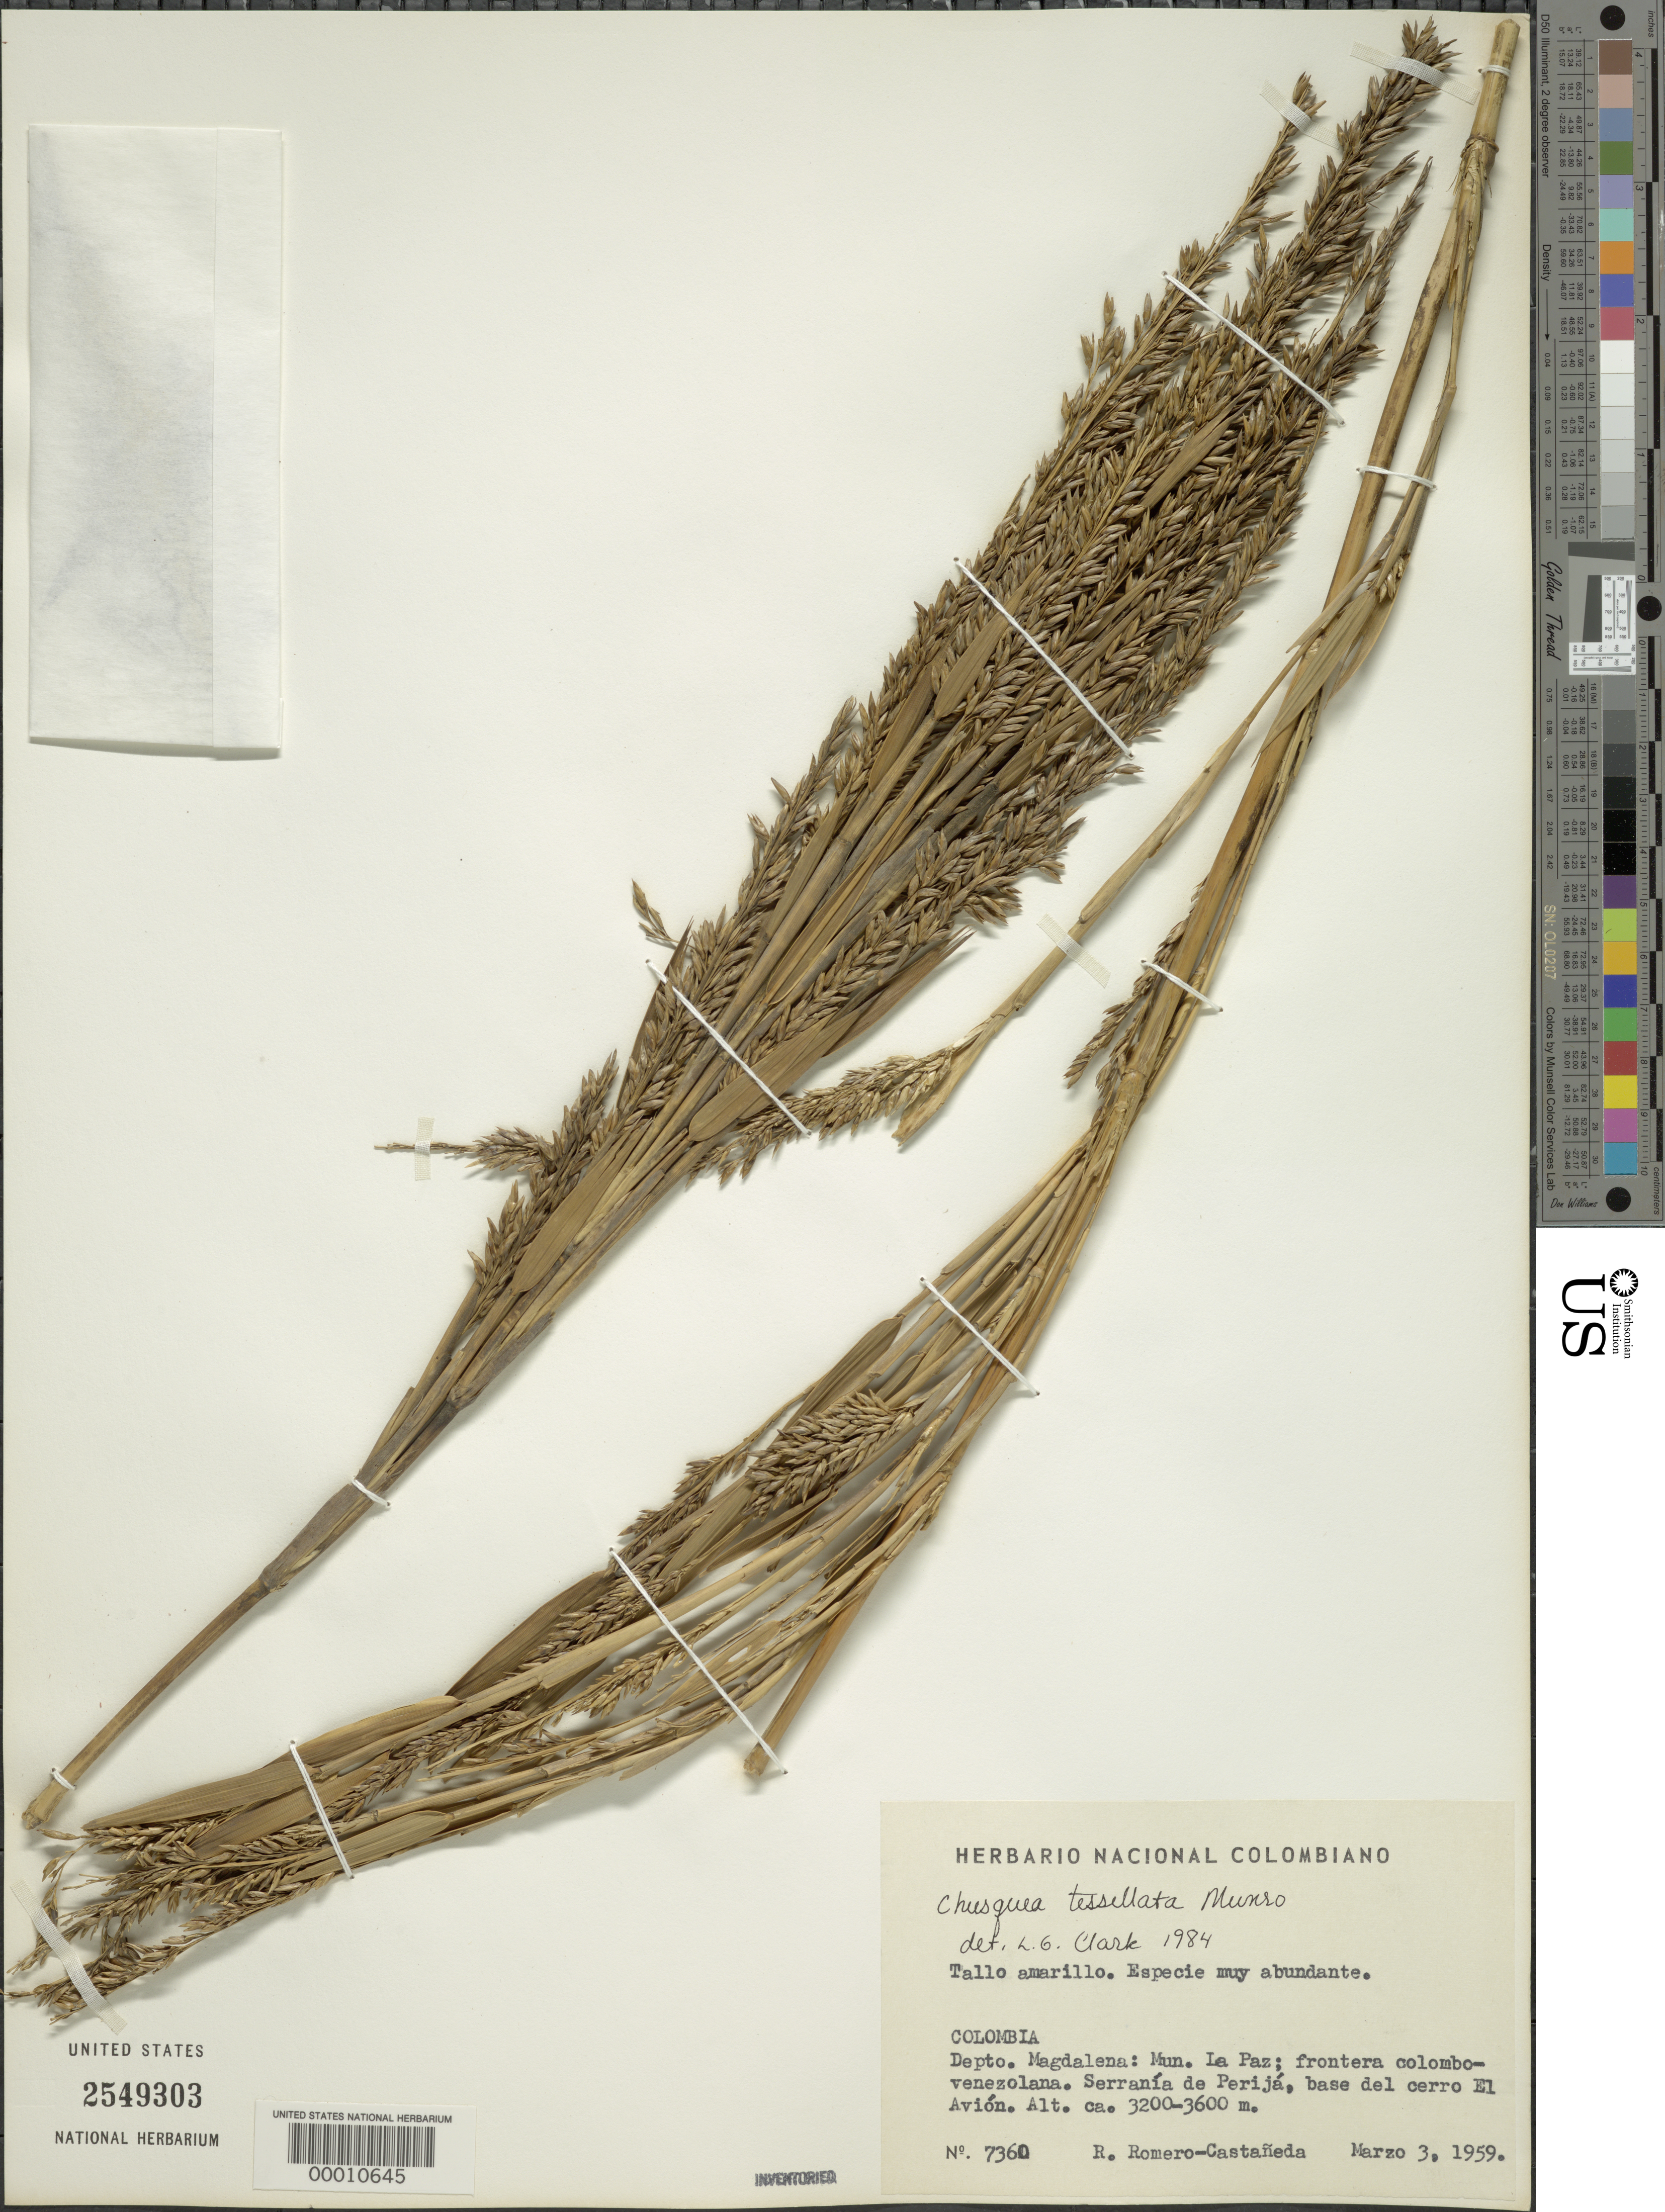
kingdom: Plantae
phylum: Tracheophyta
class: Liliopsida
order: Poales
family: Poaceae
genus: Chusquea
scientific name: Chusquea tessellata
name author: Munro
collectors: R. Romero Castañeda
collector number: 7360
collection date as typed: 03 Mar 1959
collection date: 1959-03-03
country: Colombia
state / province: Magdalena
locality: La Paz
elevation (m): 3200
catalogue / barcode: US 2549303